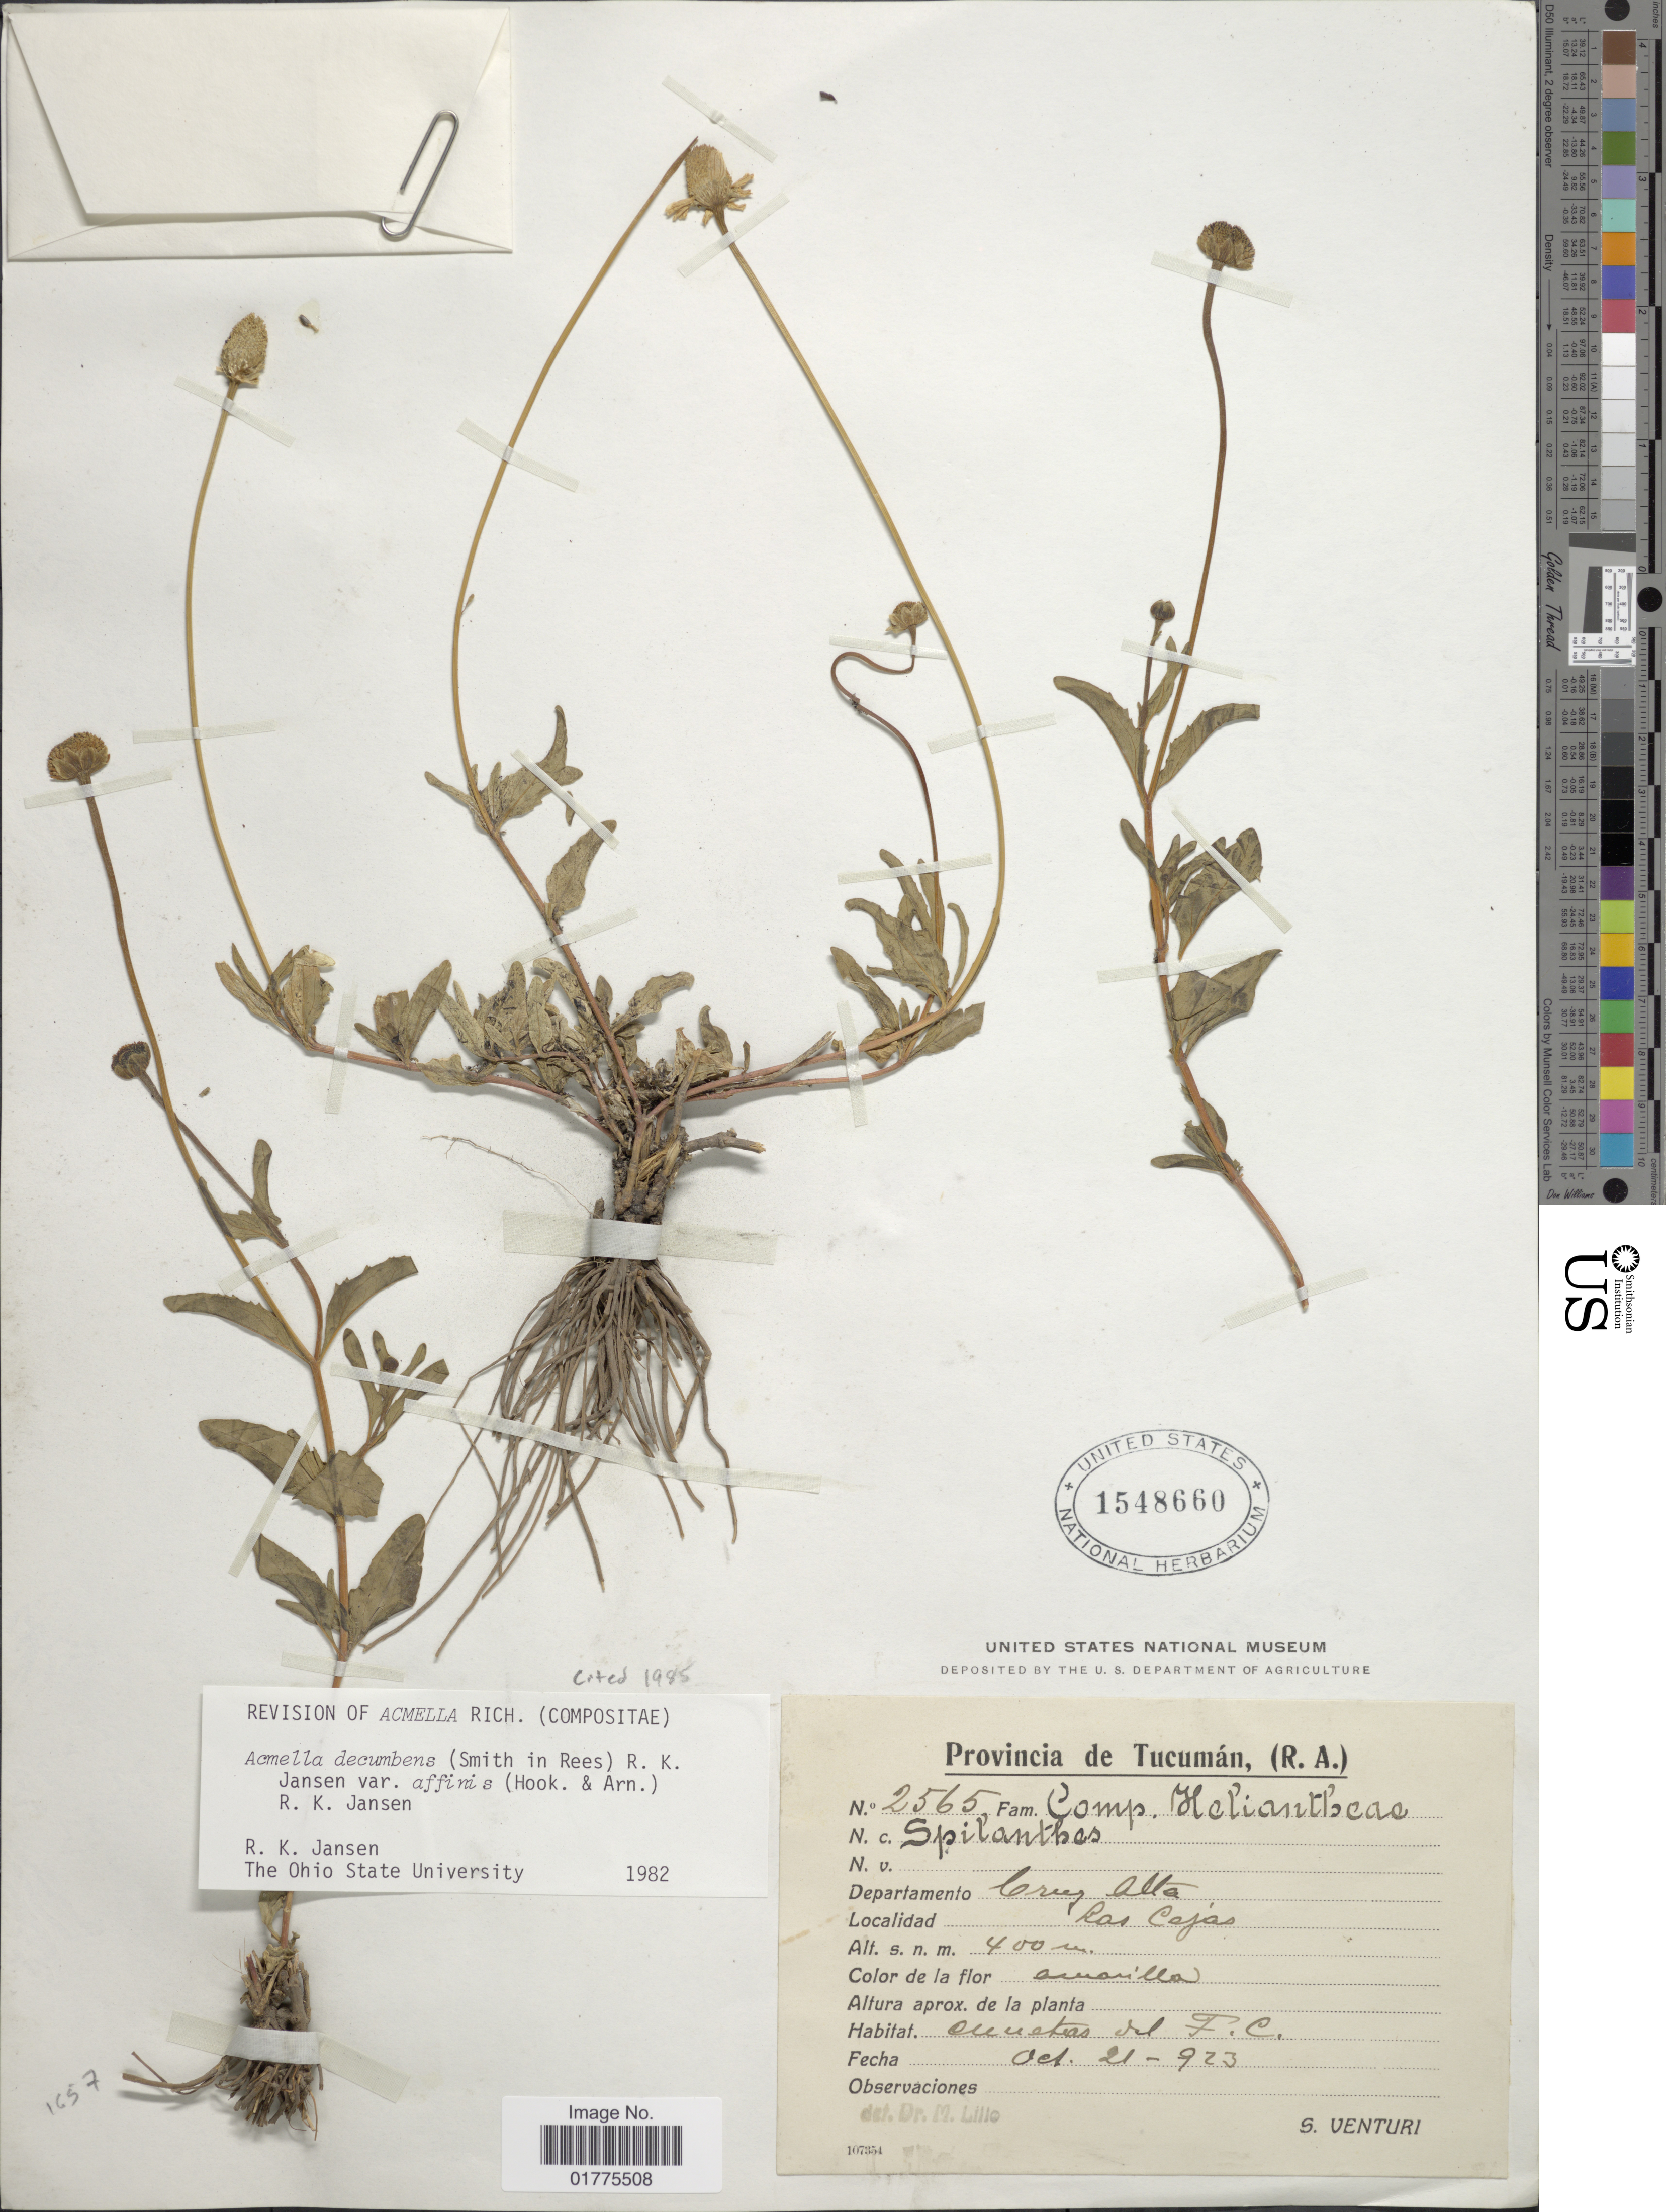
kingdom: Plantae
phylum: Tracheophyta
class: Magnoliopsida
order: Asterales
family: Asteraceae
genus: Acmella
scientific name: Acmella decumbens var. affinis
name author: Hook. & Arn.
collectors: S. Venturi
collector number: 2565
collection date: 1923-10-21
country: Argentina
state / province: Tucuman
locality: Departamento Cruz Alta, Las Cajas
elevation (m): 400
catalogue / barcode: US 1548660